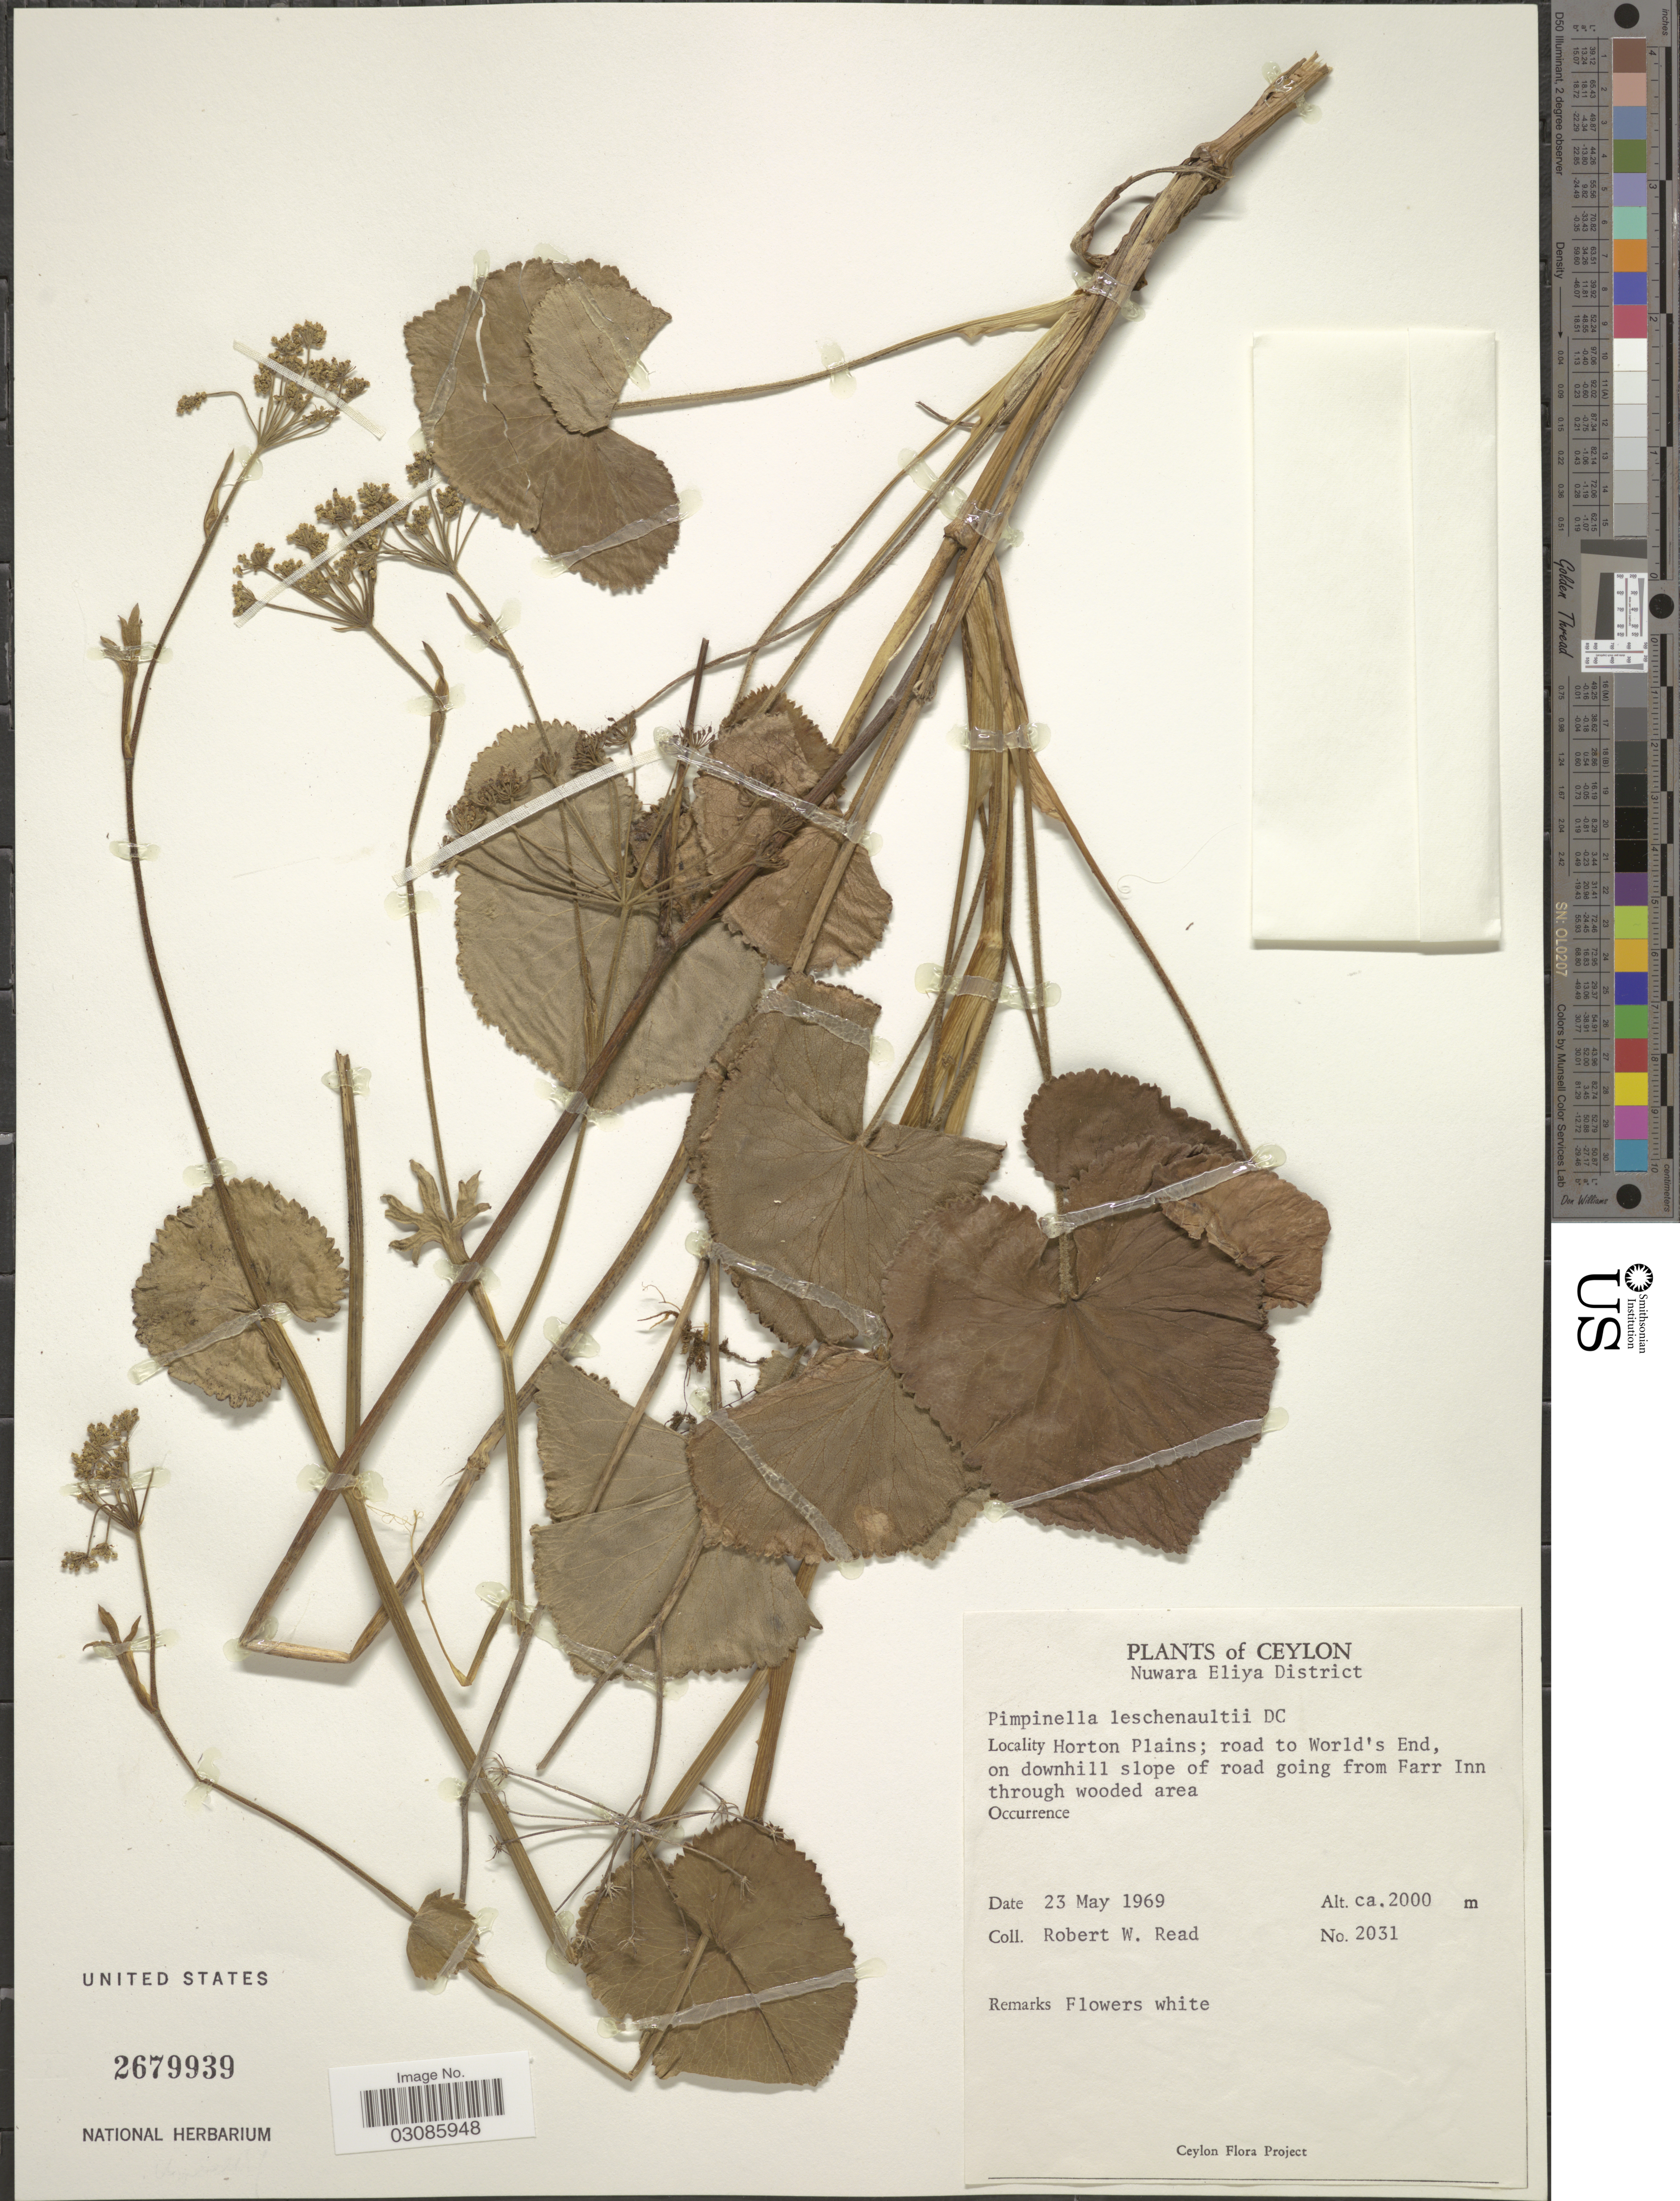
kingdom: Plantae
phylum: Tracheophyta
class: Magnoliopsida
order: Apiales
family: Apiaceae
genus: Pimpinella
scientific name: Pimpinella leschenaultii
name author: DC.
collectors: R. W. Read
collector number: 2031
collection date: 1969-05-23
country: Sri Lanka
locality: Ceylon, Nuwara Eliya District: Horton Plains; road to World's End, on downhill slope of road going from Farr Inn through wooded area.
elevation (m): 2000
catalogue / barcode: US 2679939